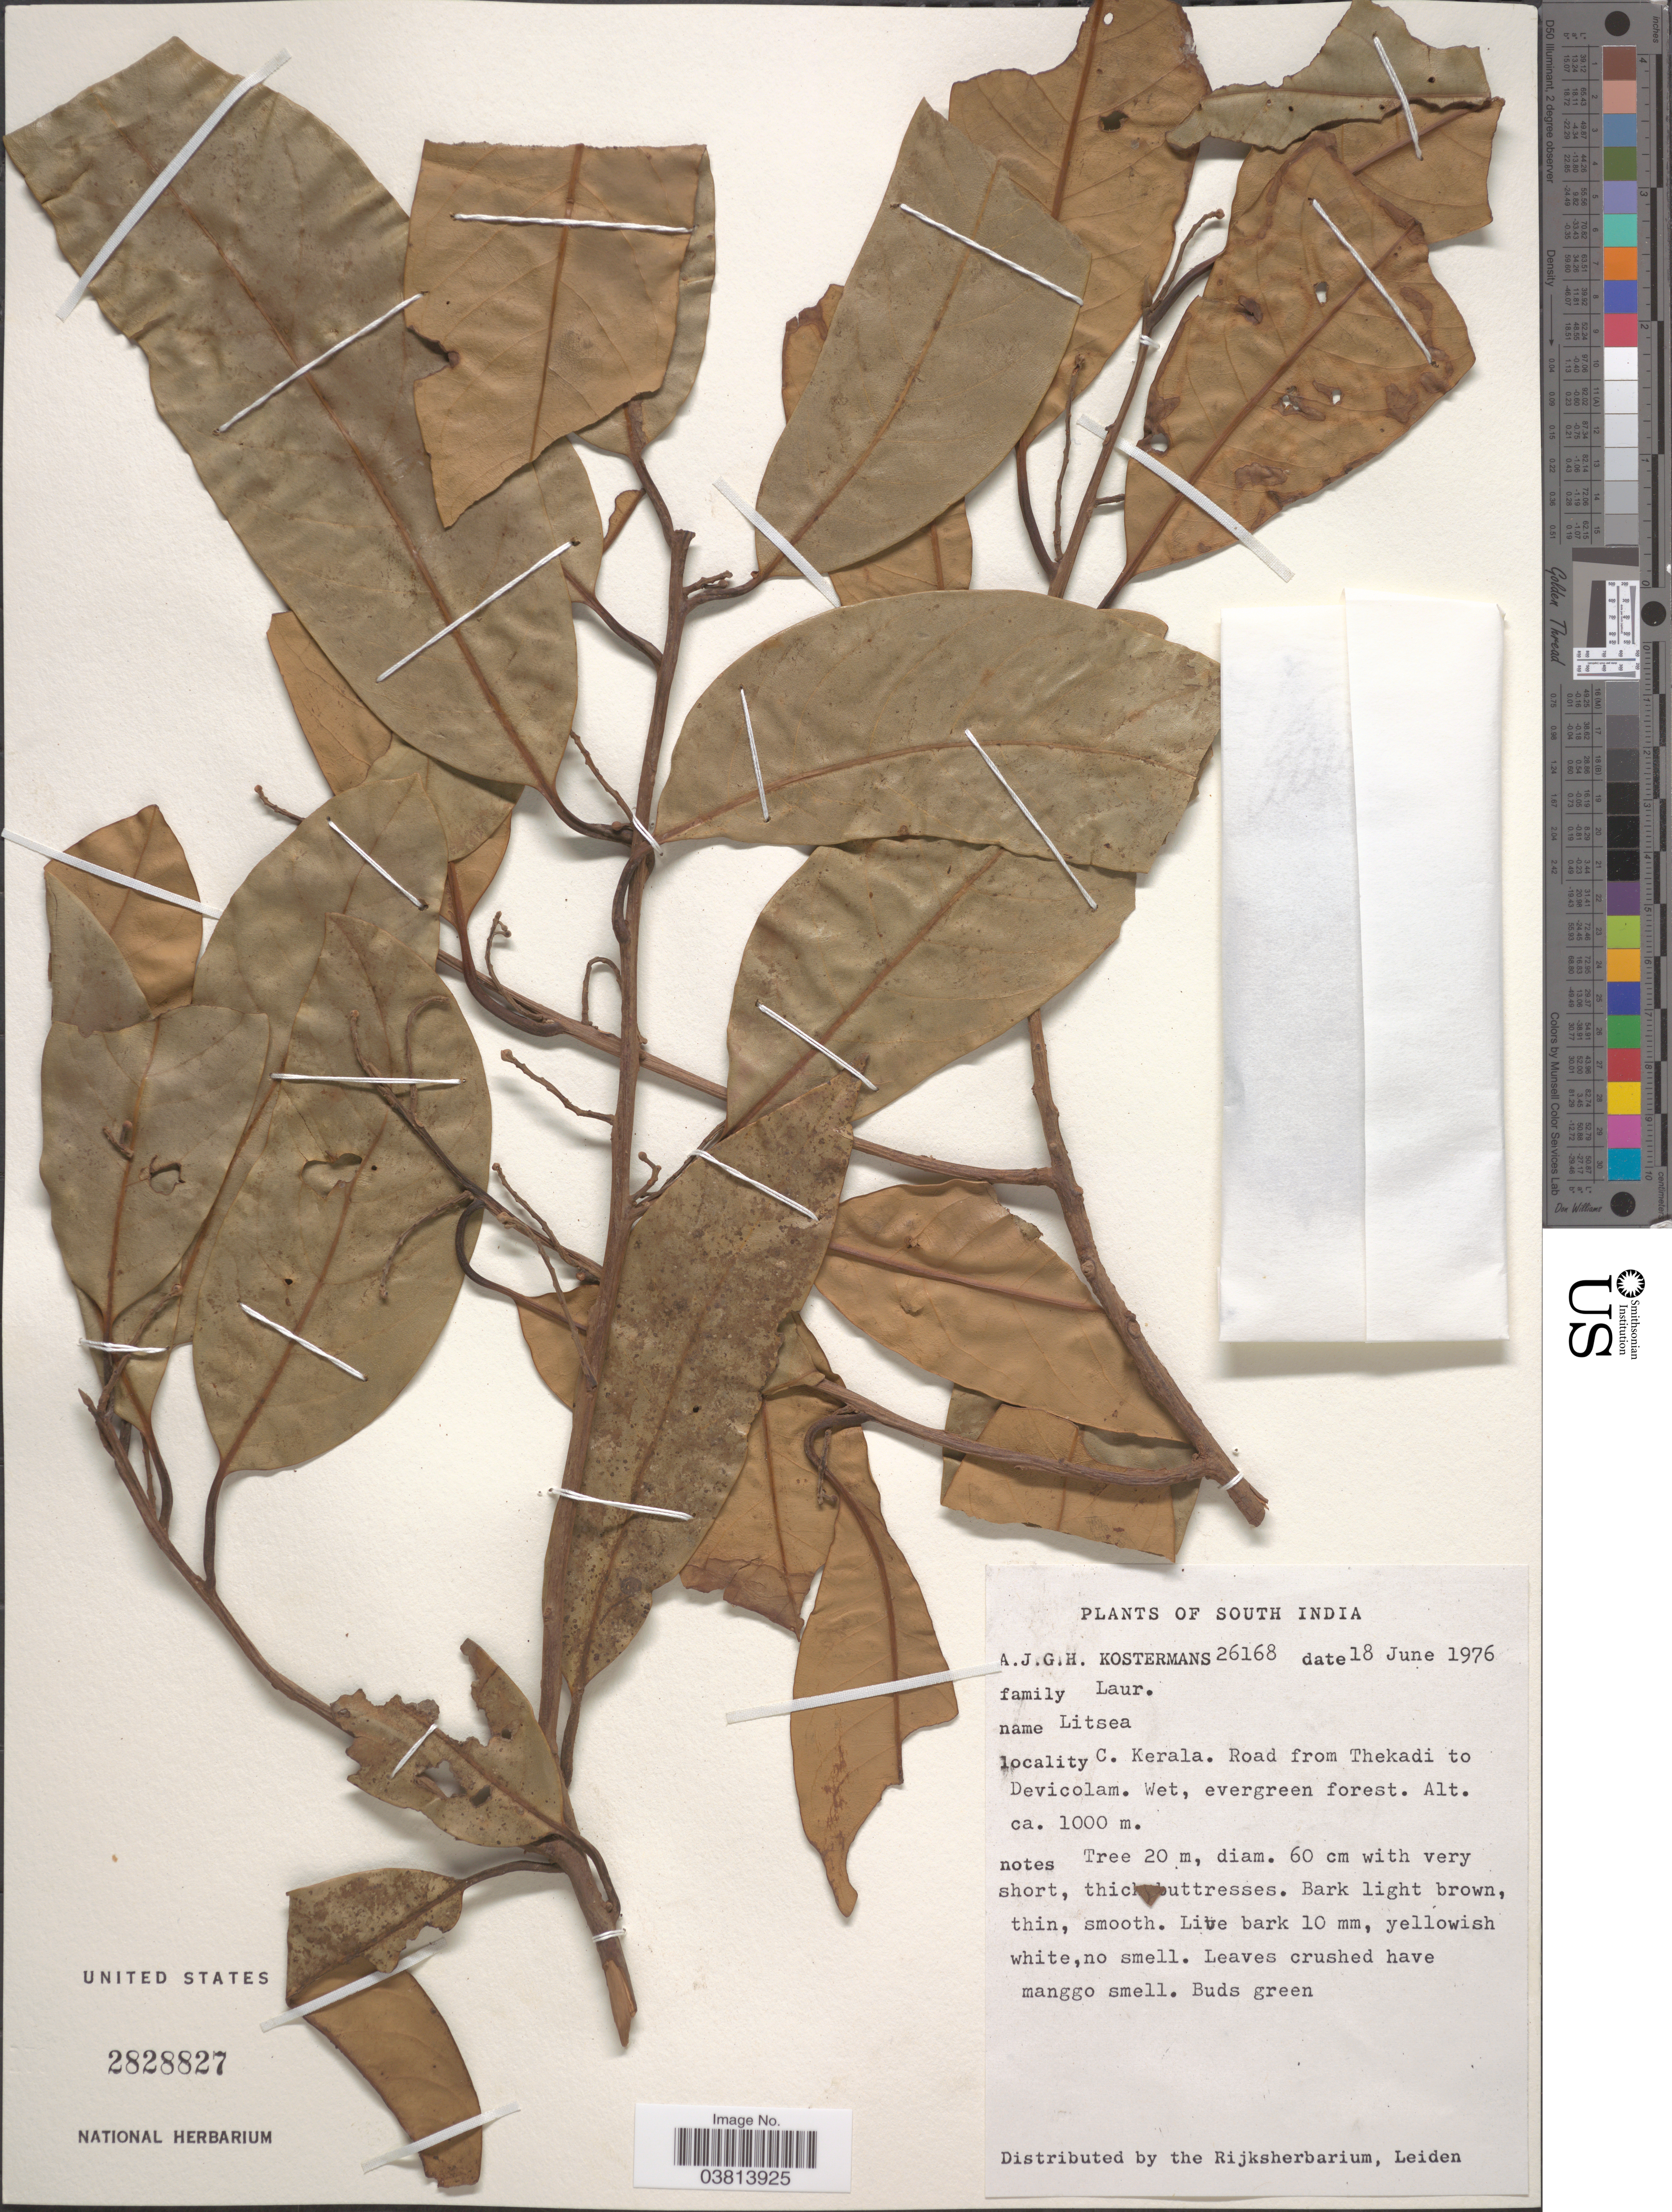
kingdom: Plantae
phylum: Tracheophyta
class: Magnoliopsida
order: Laurales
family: Lauraceae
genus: Litsea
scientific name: Litsea sp.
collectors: A. J. G. Kostermans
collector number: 26168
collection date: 1976-06-18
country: India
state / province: Kerala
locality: South India. C. Kerala. Road from Thekadi to Devicolam.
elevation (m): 1000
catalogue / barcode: US 2828827